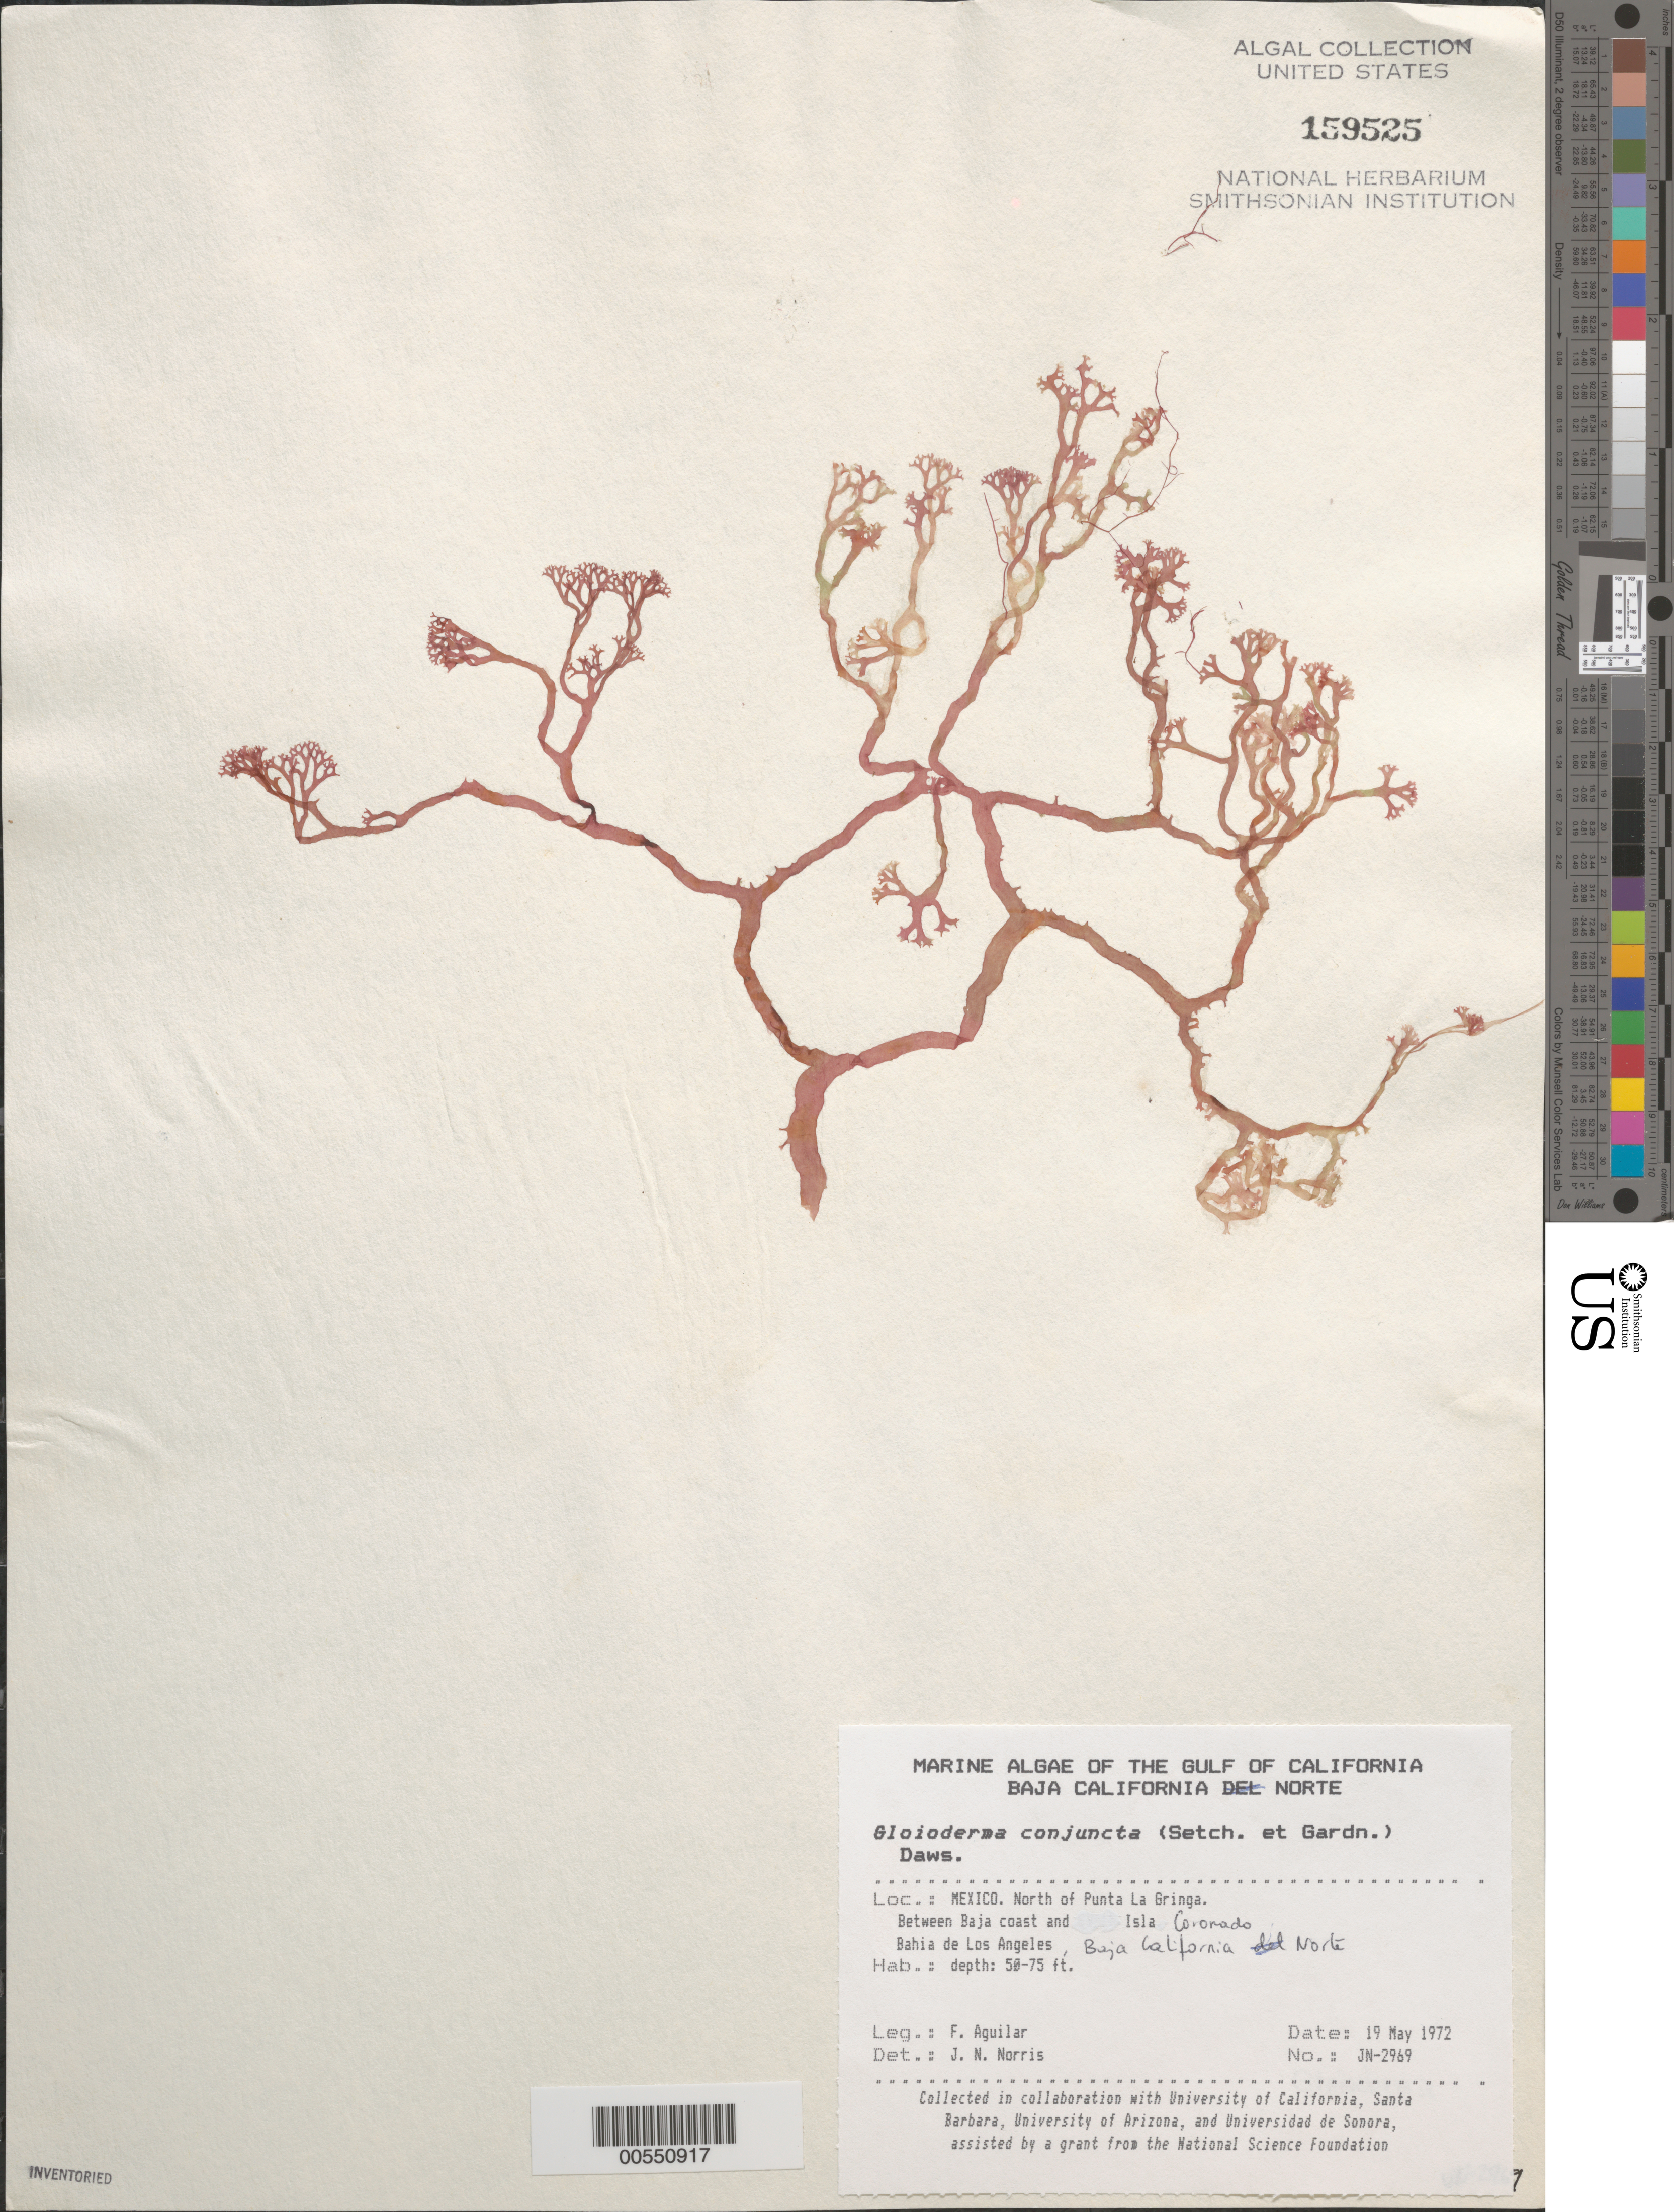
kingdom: Plantae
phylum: Rhodophyta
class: Florideophyceae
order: Rhodymeniales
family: Faucheaceae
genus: Gloioderma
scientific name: Gloioderma conjuncta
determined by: Norris, James N.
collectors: F. Aguilar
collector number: JN-2969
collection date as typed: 19 May 1972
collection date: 1972-05-19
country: Mexico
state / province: Baja California Norte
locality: Bahia de los Angeles, north of Punta La Gringa, between Baja coast and Isla Coronado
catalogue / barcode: US 159525